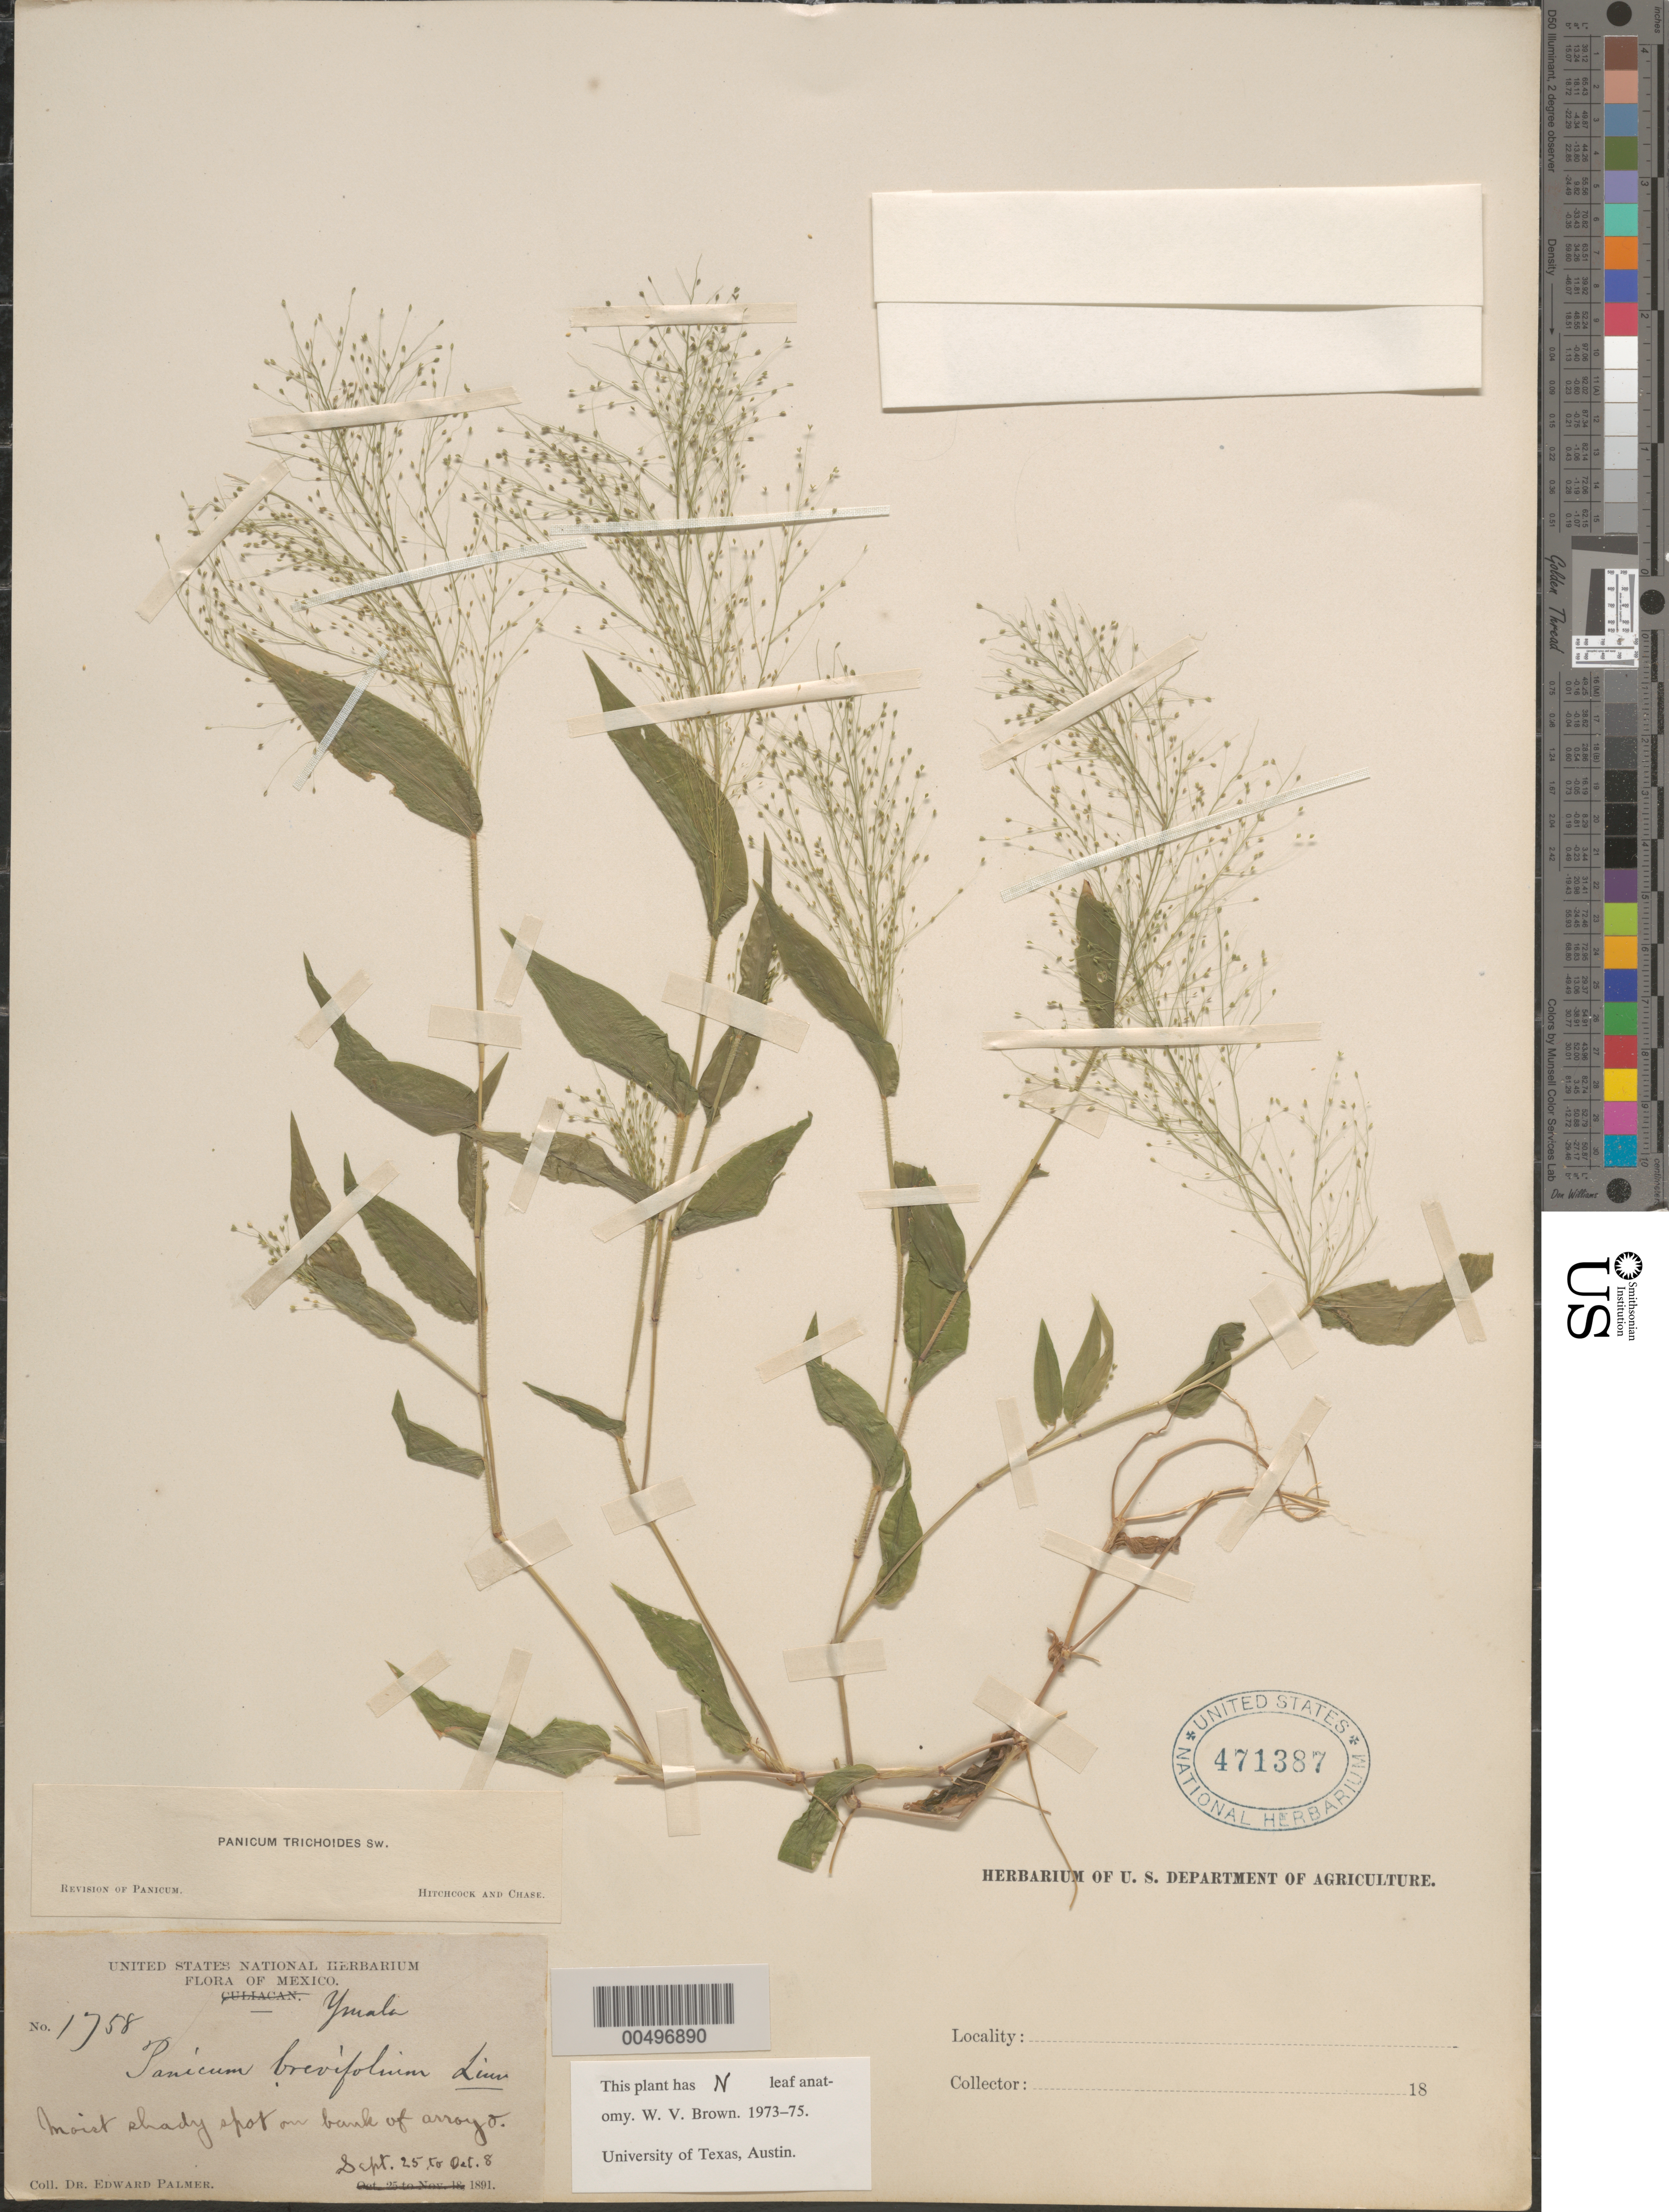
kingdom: Plantae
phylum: Tracheophyta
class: Liliopsida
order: Poales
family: Poaceae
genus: Panicum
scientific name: Panicum trichoides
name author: Sw.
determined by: Hitchcock, A. S.; Chase, [M.] A.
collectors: E. Palmer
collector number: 1758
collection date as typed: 25 Sep 1891 to 8 Oct 1891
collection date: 1891-09-25/1891-10-08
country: Mexico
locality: Ymala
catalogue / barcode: US 471387